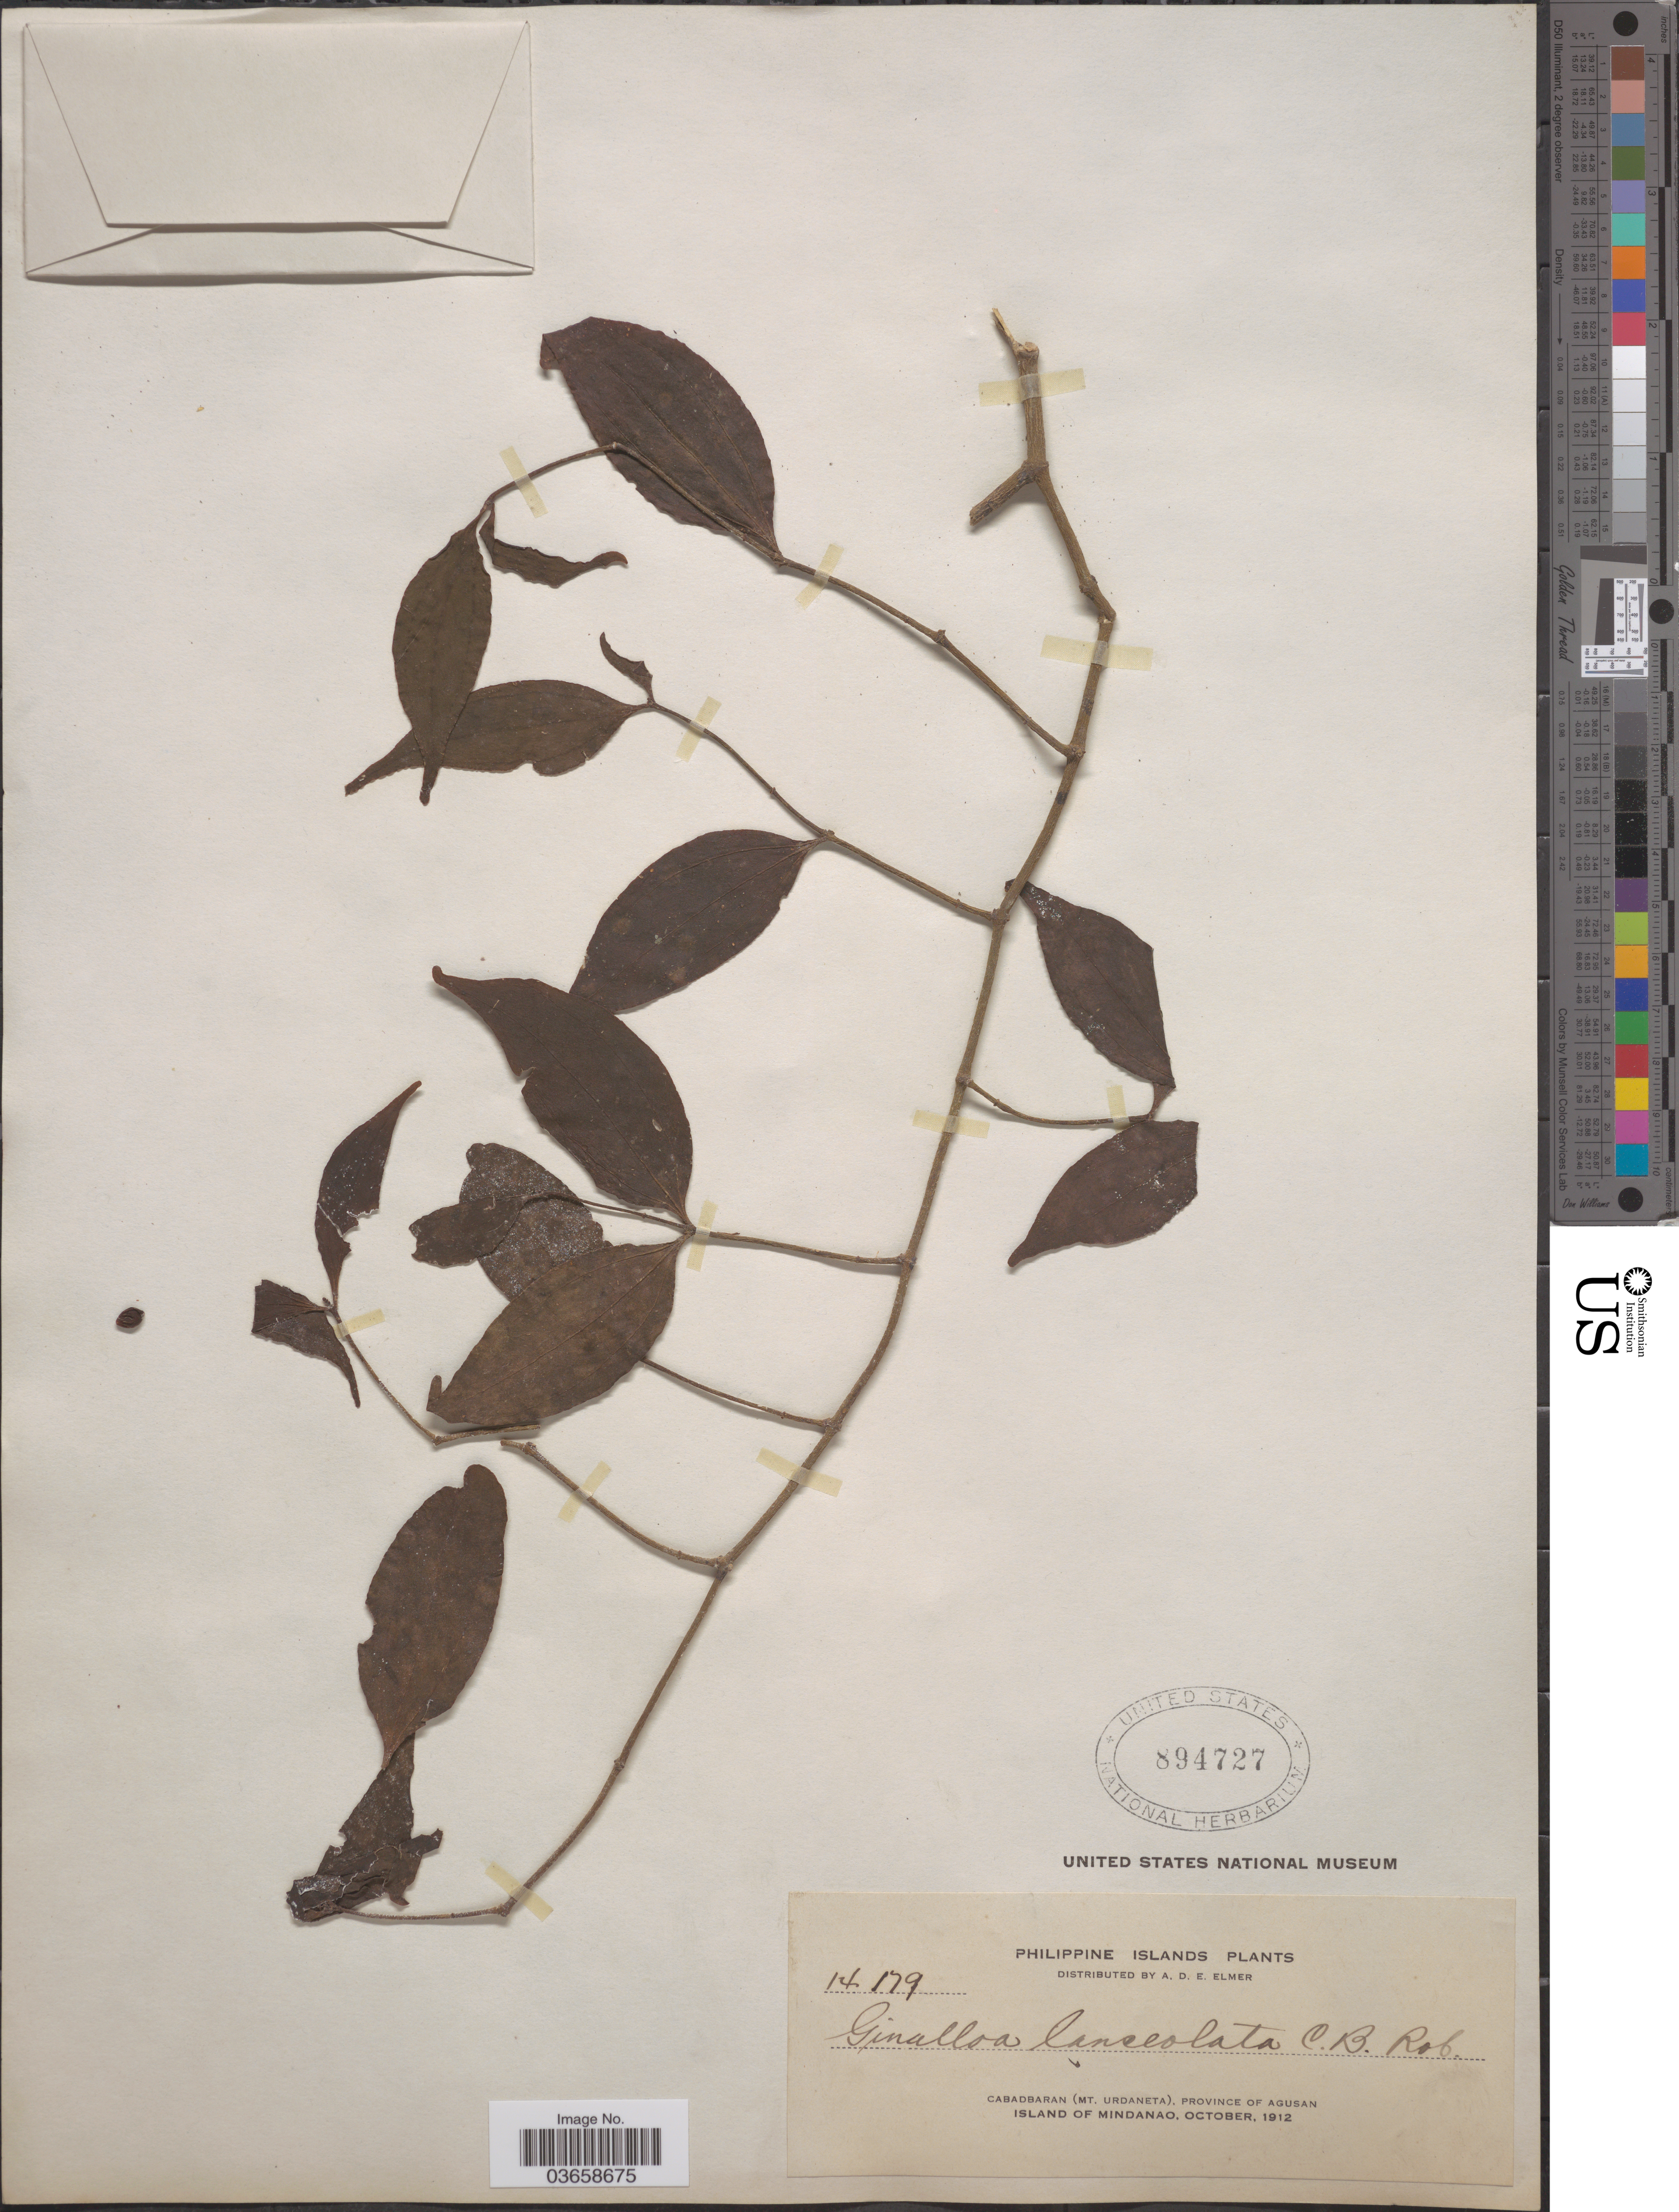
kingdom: Plantae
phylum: Tracheophyta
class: Magnoliopsida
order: Santalales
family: Viscaceae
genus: Ginalloa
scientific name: Ginalloa lanceolata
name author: C.B. Rob.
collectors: A. D. E. Elmer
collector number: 14179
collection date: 1912-10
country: Philippines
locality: Cabadbaran (Mt. Urdaneta), Province of Agusan. Island of Mindanao.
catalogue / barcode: US 894727